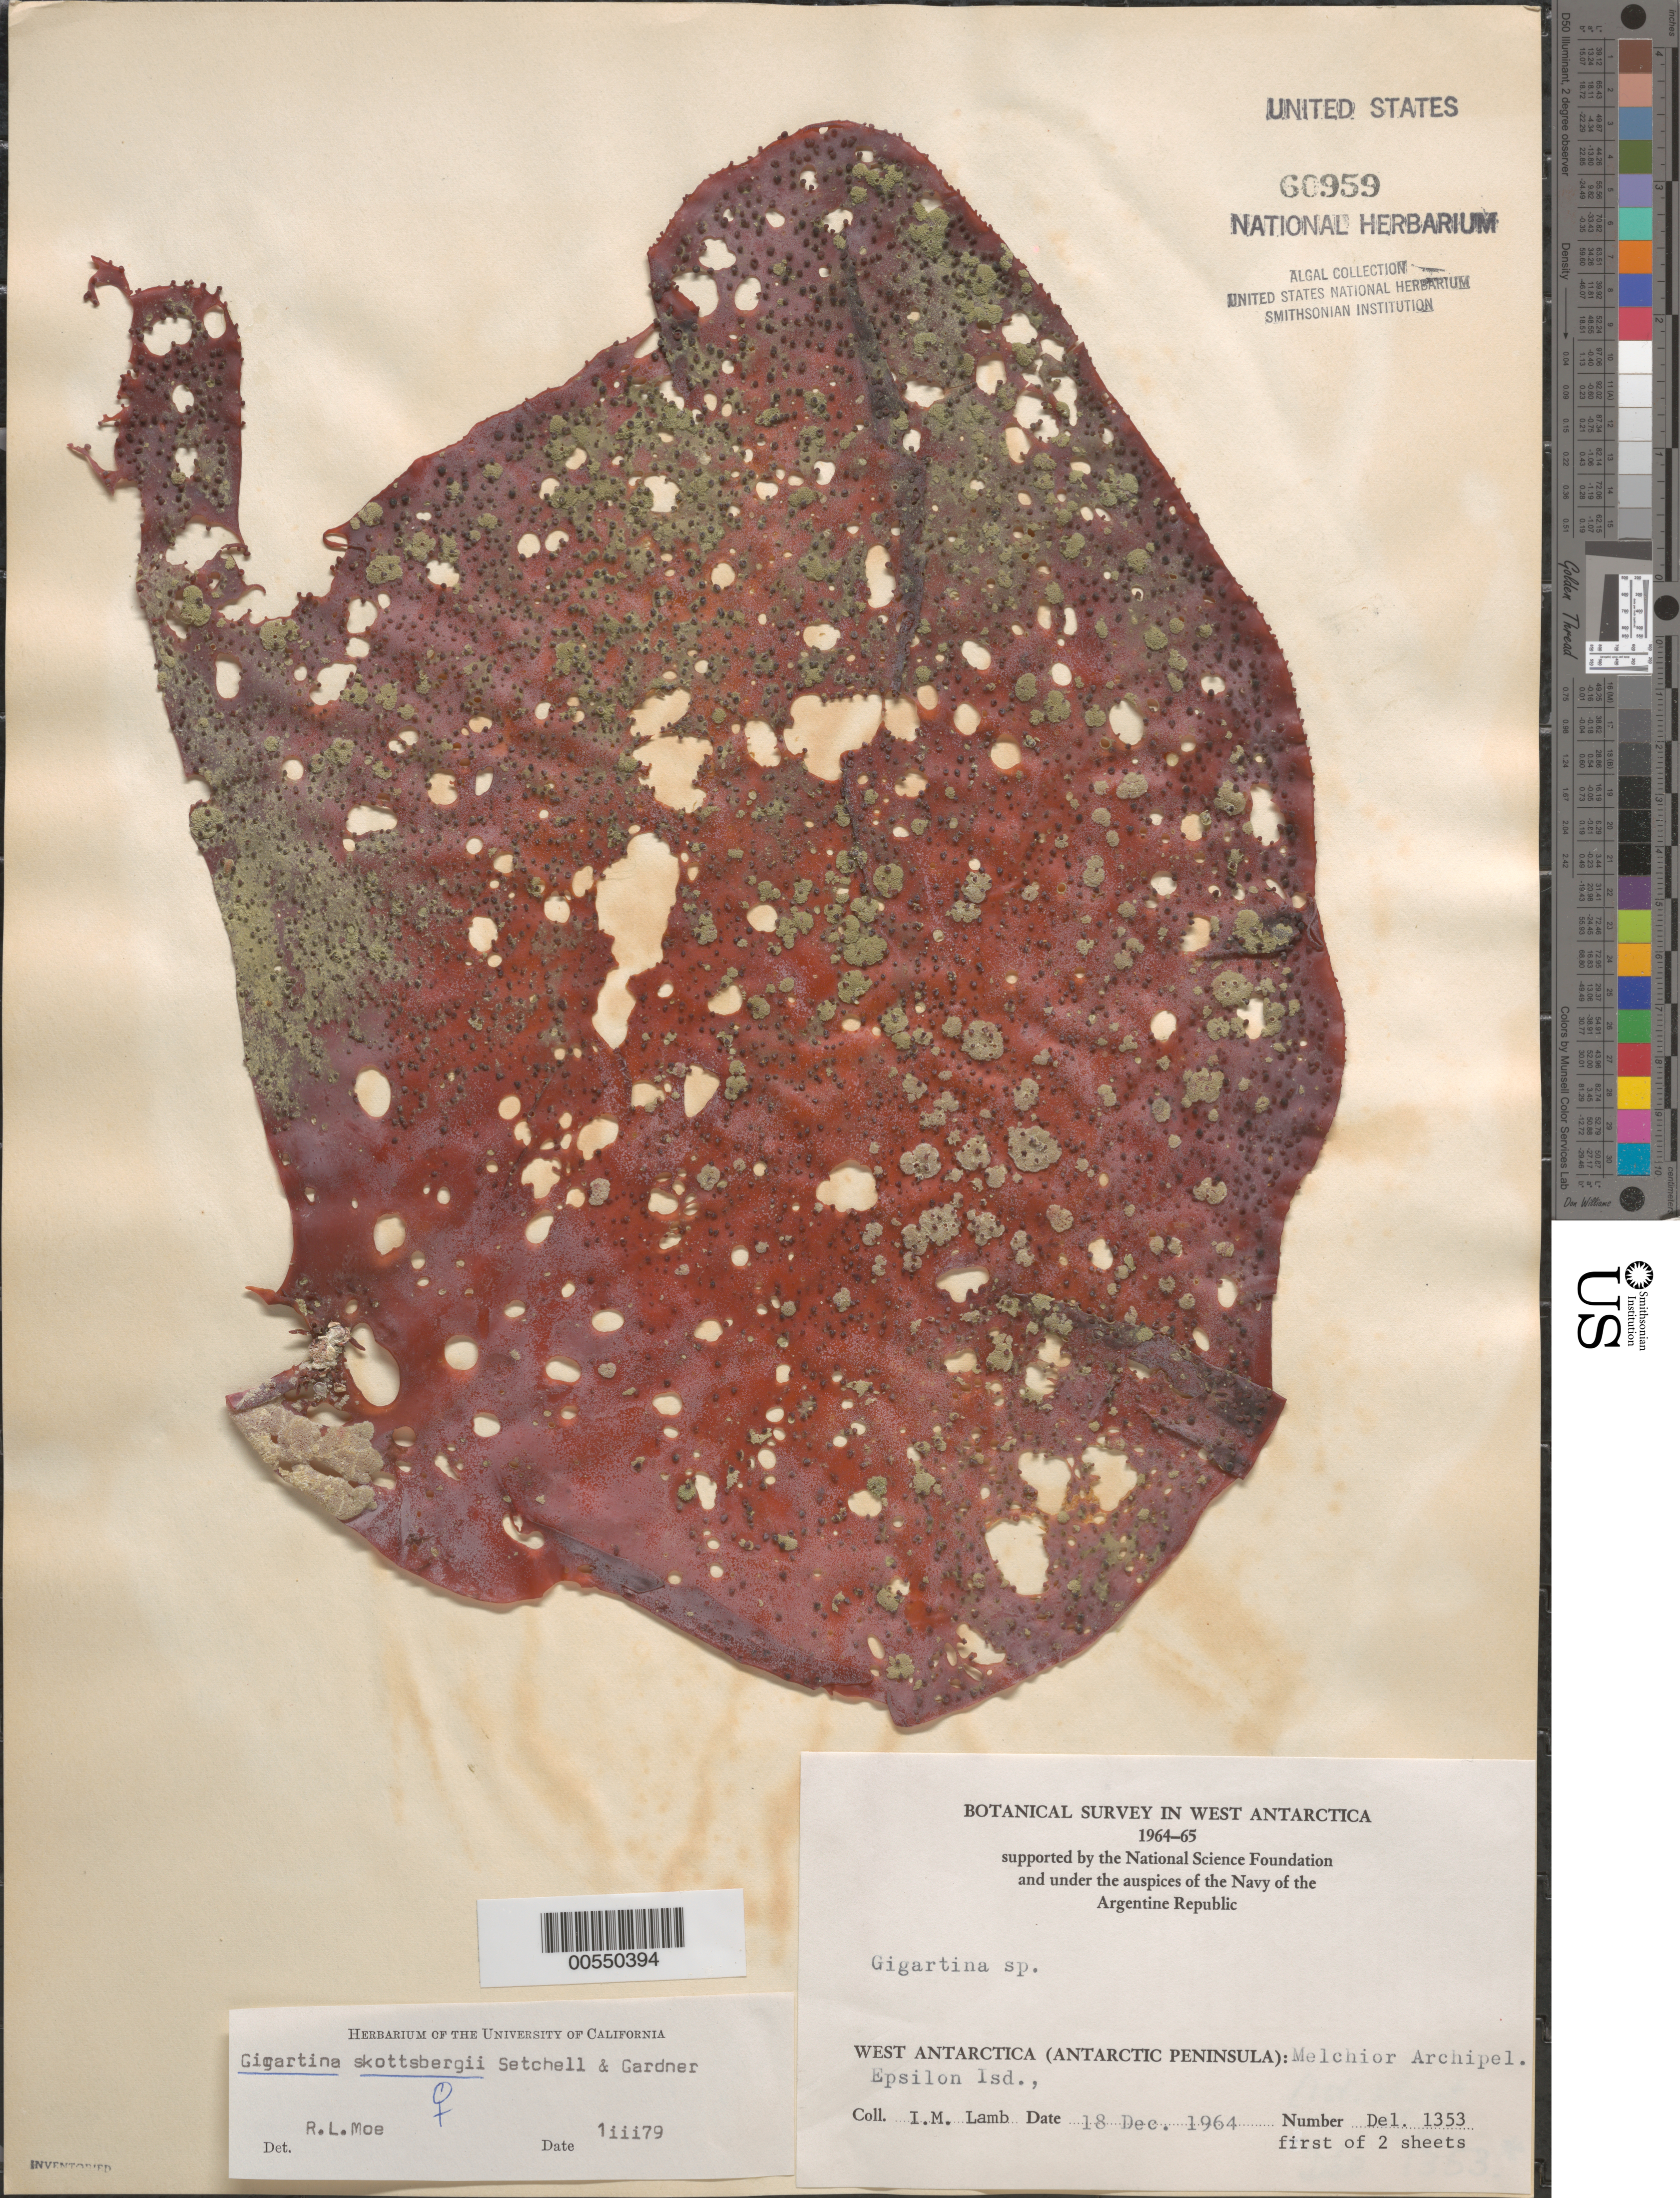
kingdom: Plantae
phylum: Rhodophyta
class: Florideophyceae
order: Gigartinales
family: Gigartinaceae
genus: Sarcopeltis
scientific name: Sarcopeltis skottsbergii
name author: (Setchell & N.L. Gardner) Hommersand et al.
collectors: I. M. Lamb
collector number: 1353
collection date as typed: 18 Dec 1964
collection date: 1964-12-18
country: Antarctica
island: Epsilon Island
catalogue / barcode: US 60959